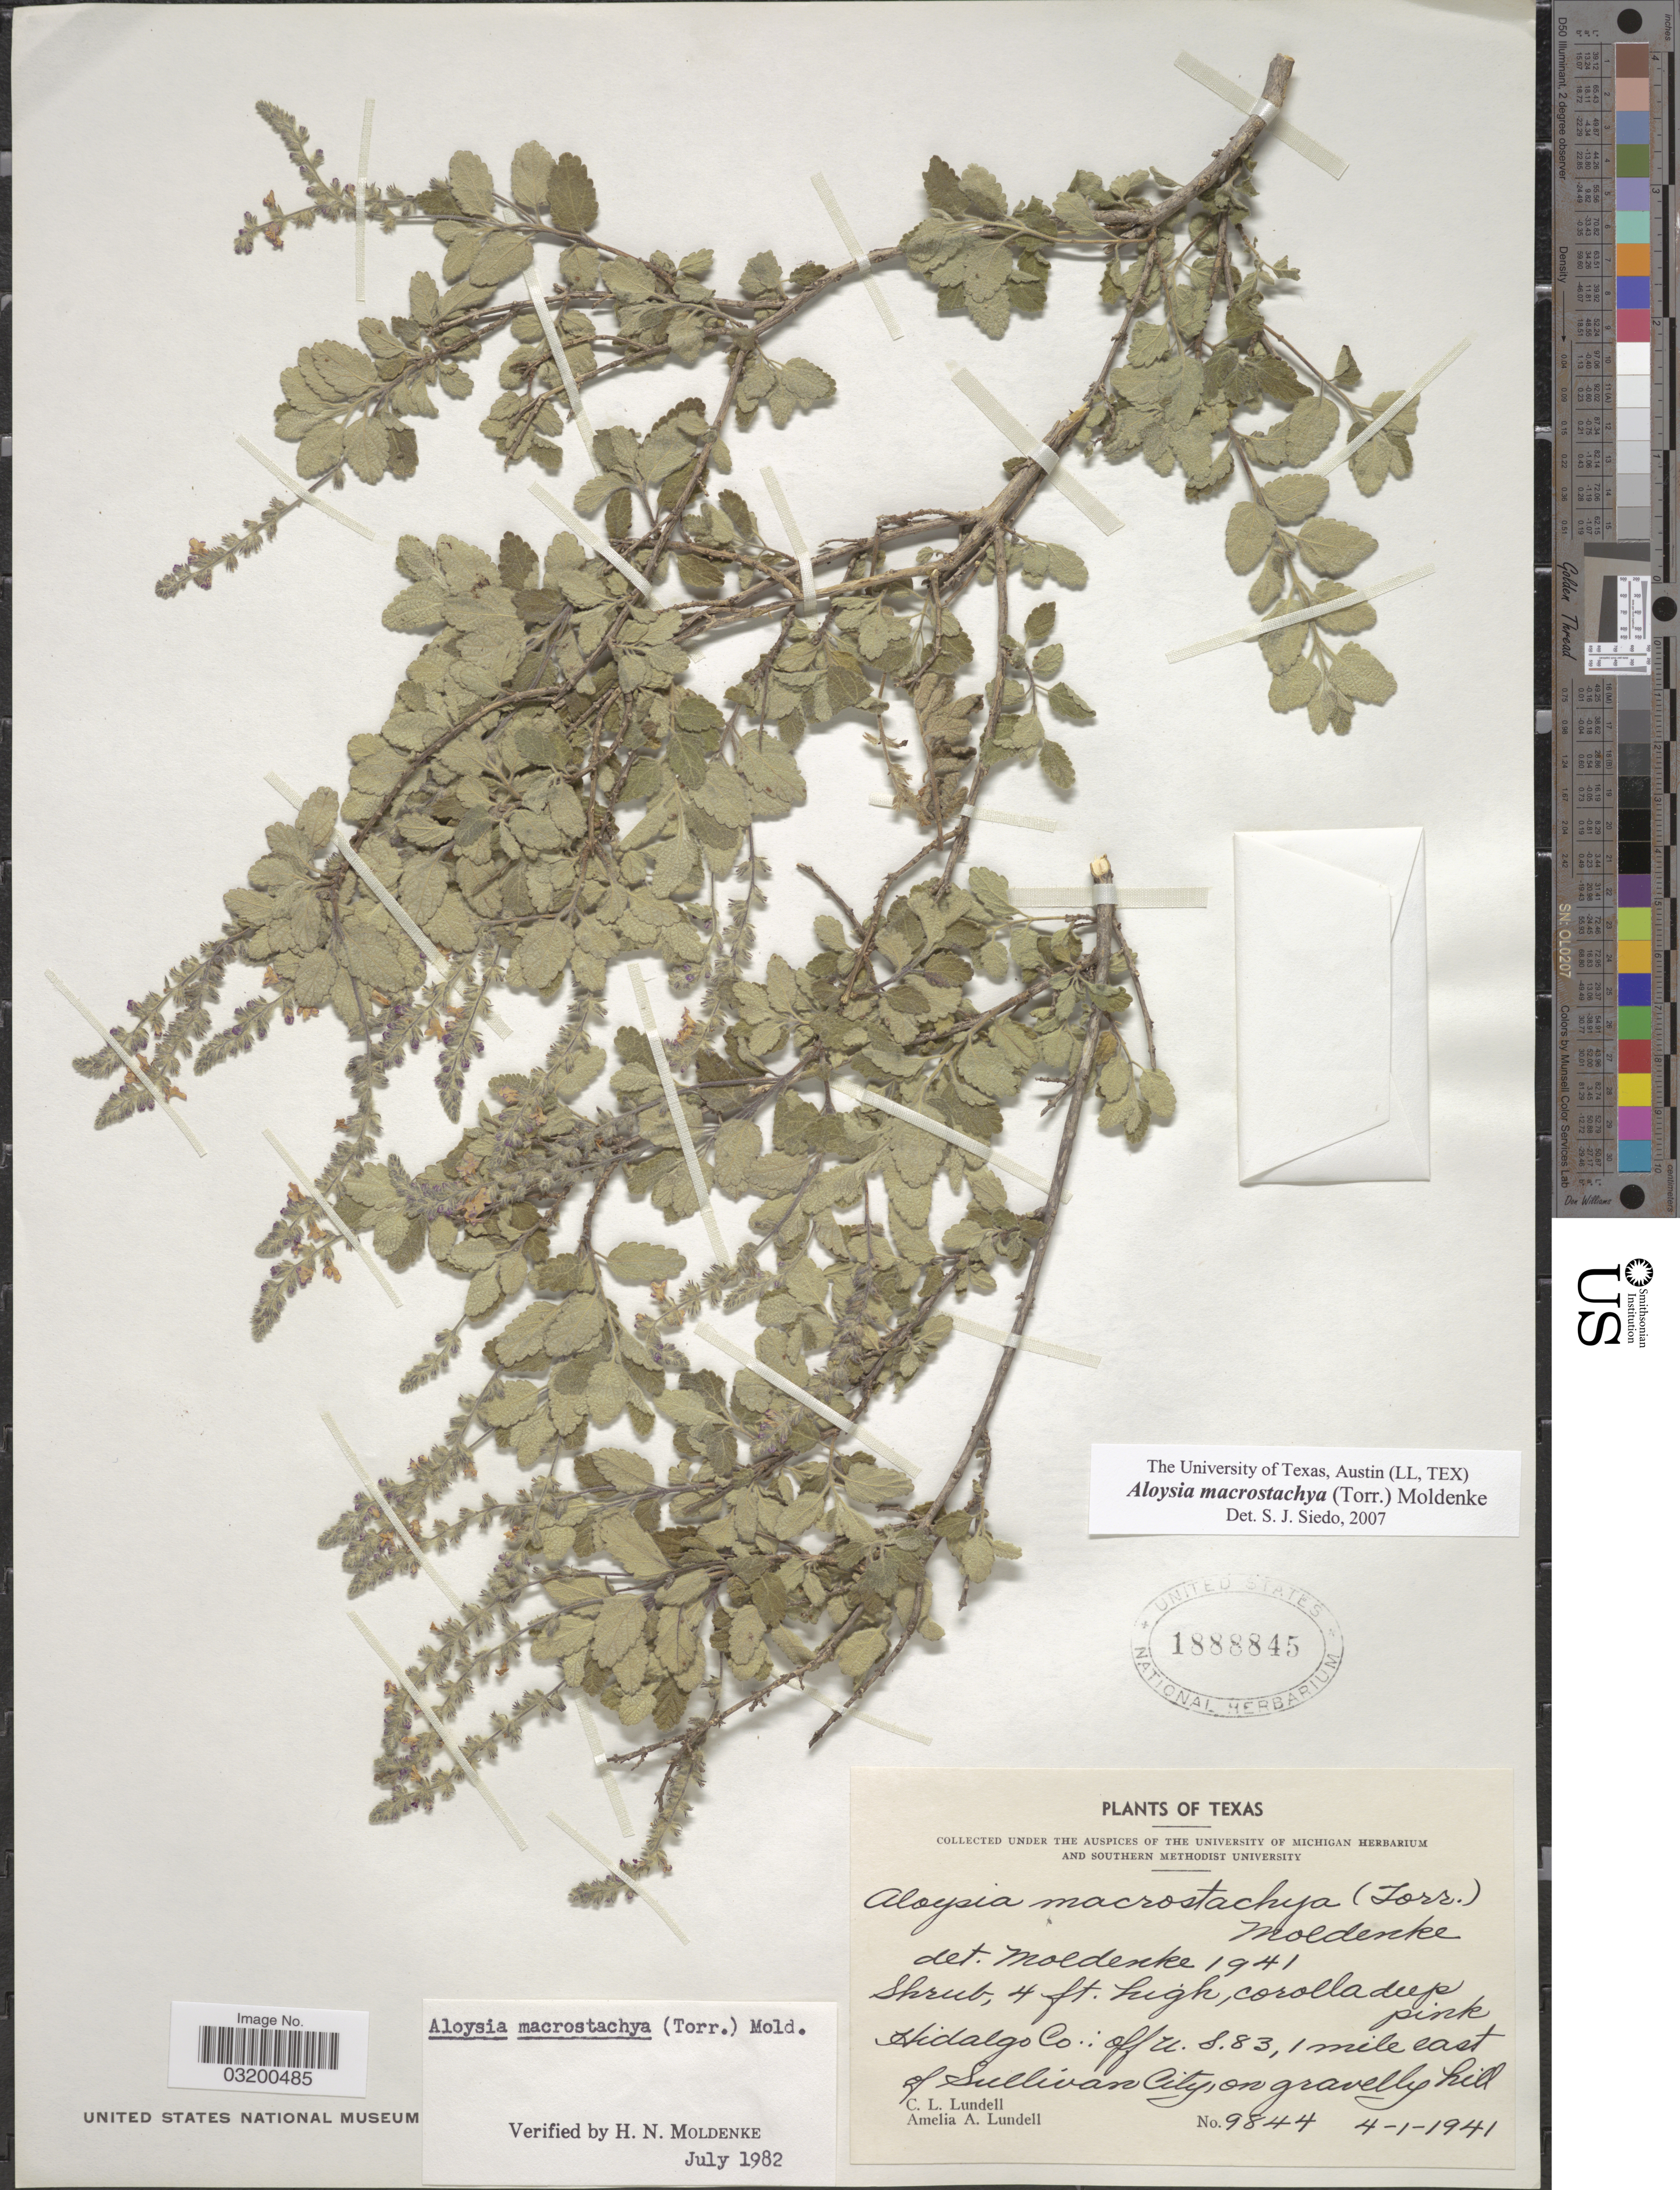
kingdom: Plantae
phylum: Tracheophyta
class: Magnoliopsida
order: Lamiales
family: Verbenaceae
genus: Aloysia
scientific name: Aloysia macrostachya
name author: (Torr.) Moldenke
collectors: C. L. Lundell & A. A. Lundell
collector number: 9844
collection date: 1941-04-01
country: United States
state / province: Texas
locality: Hidalgo Co.: off U. S. 83,1 mile east of Sullivan City.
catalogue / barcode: US 1888845